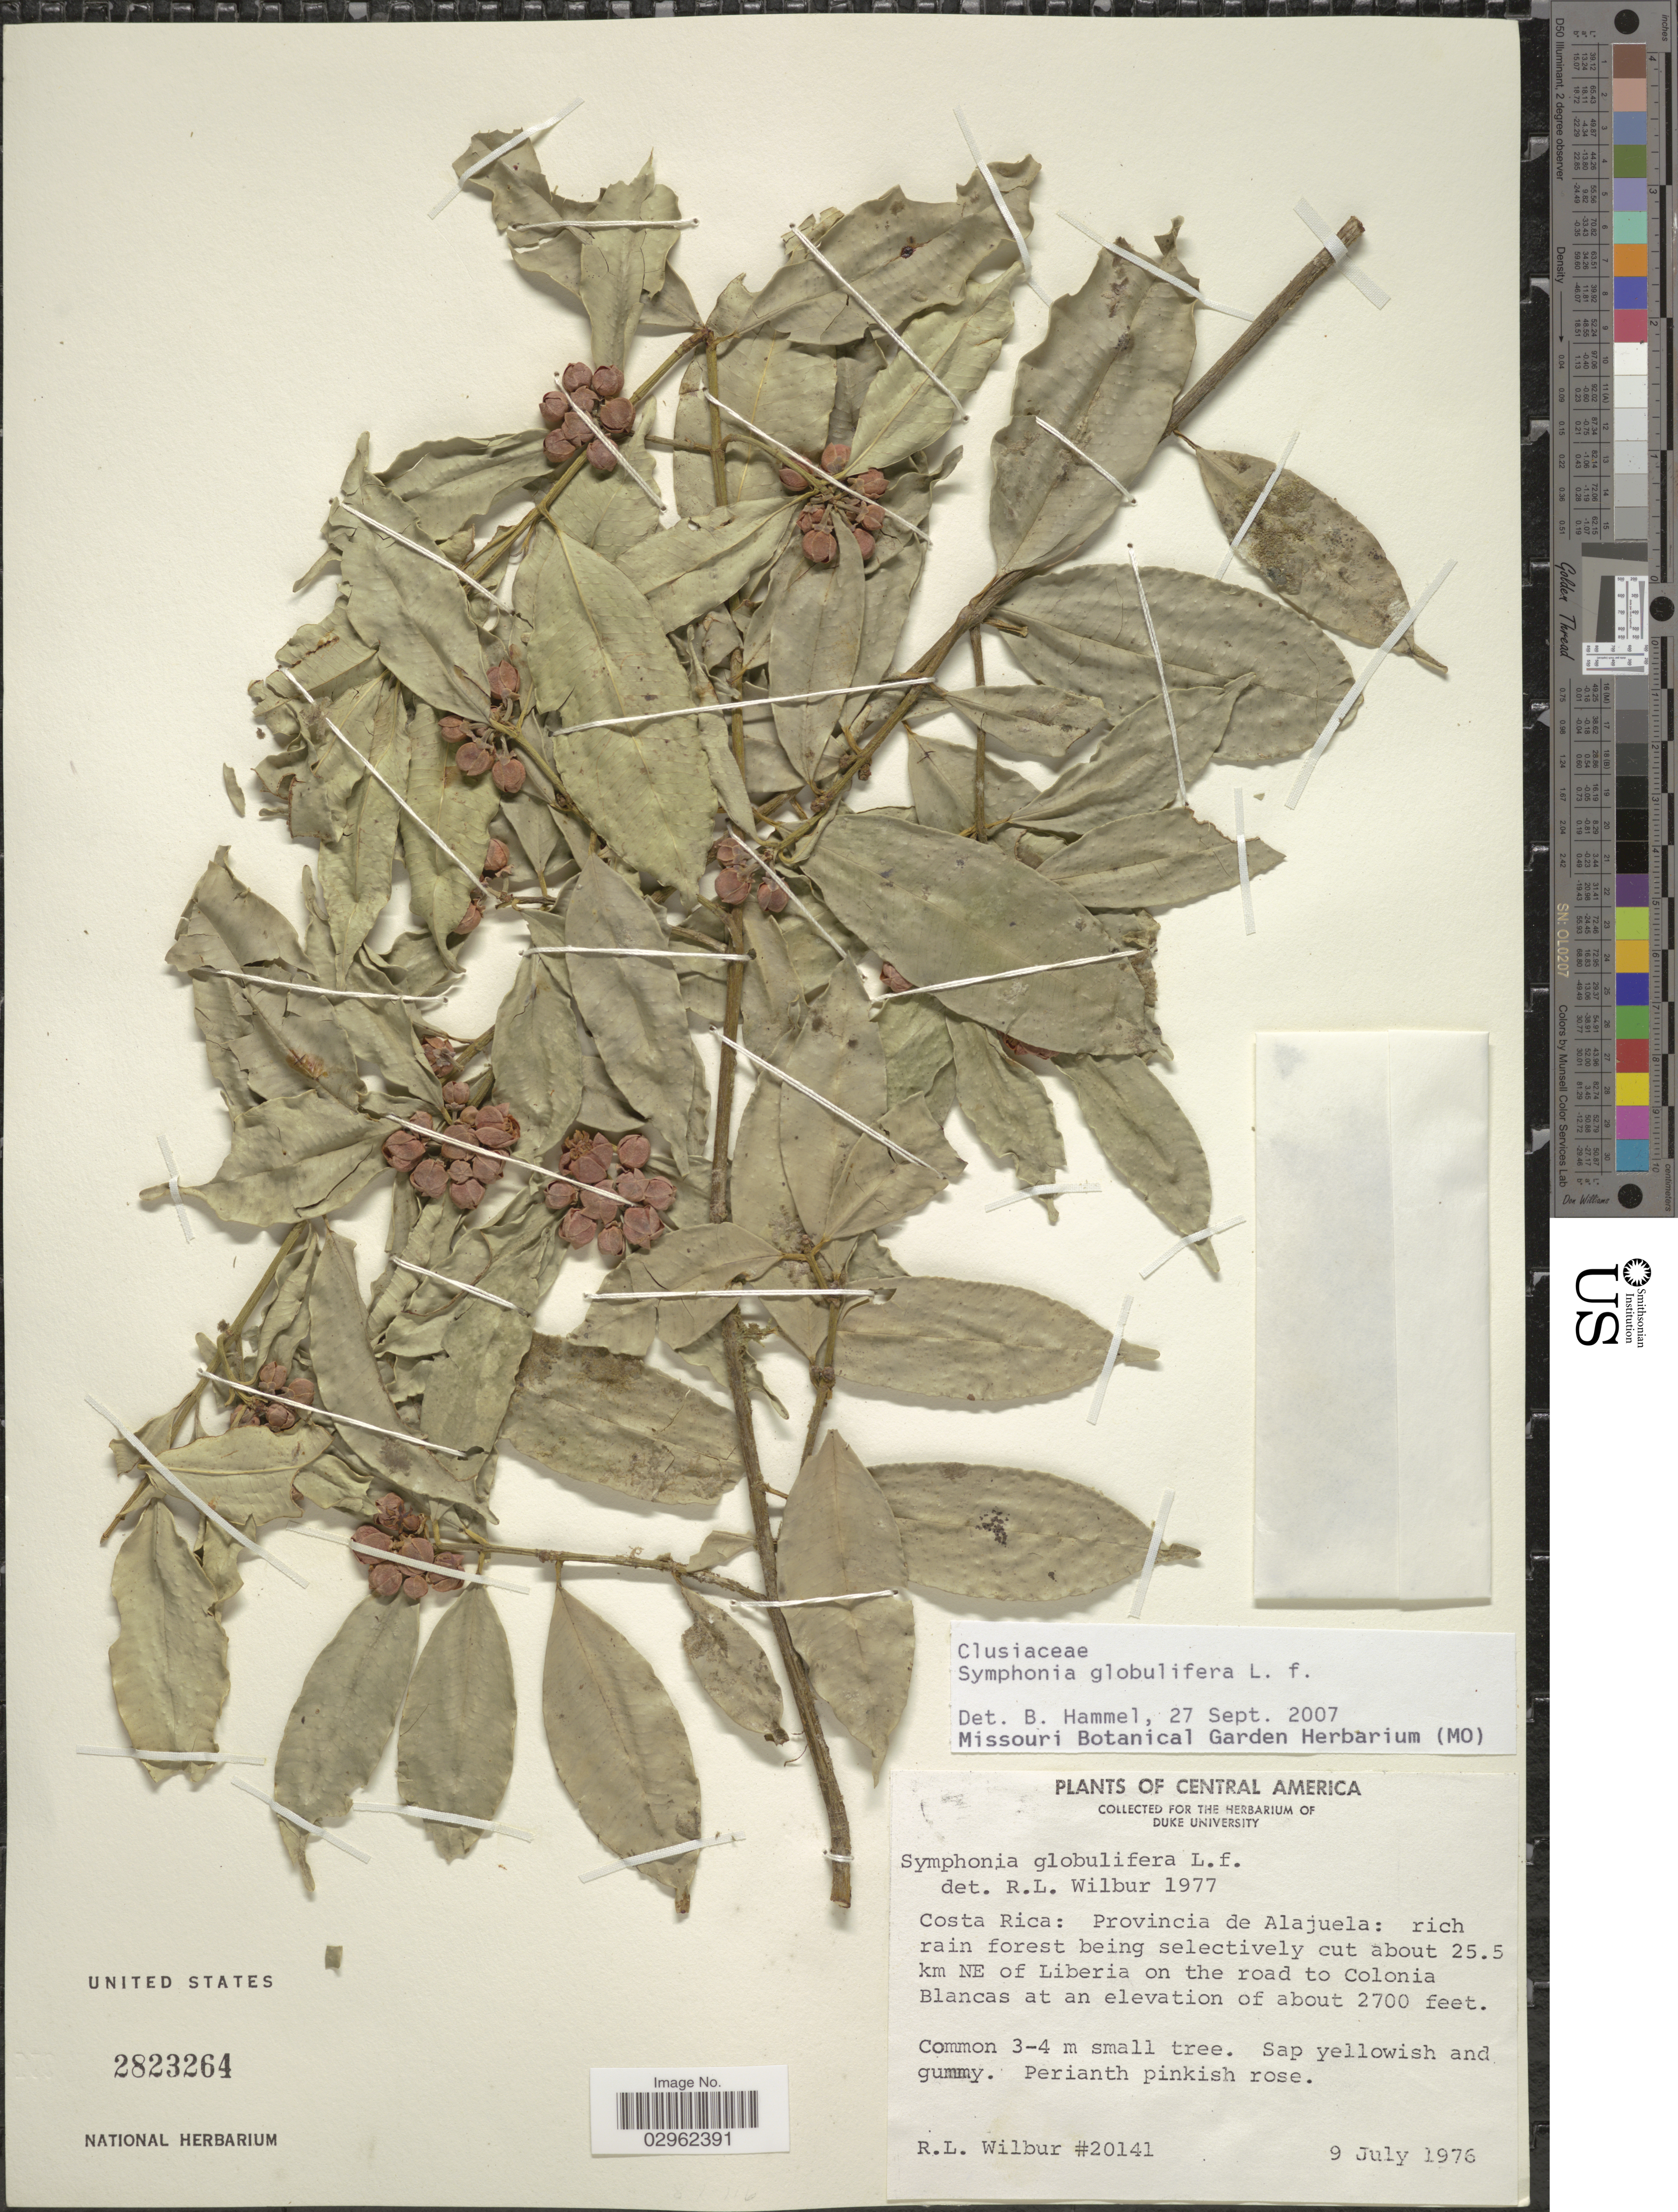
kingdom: Plantae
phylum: Tracheophyta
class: Magnoliopsida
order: Malpighiales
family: Clusiaceae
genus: Symphonia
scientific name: Symphonia globulifera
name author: L. f.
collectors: R. L. Wilbur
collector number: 20141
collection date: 1976-07-09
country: Costa Rica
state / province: Alajuela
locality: Provincia de Alajuela: rich rain forest being selectively cut about 25.5 km NE of Liberia on the road to Colonia Blancas.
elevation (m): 823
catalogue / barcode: US 2823264